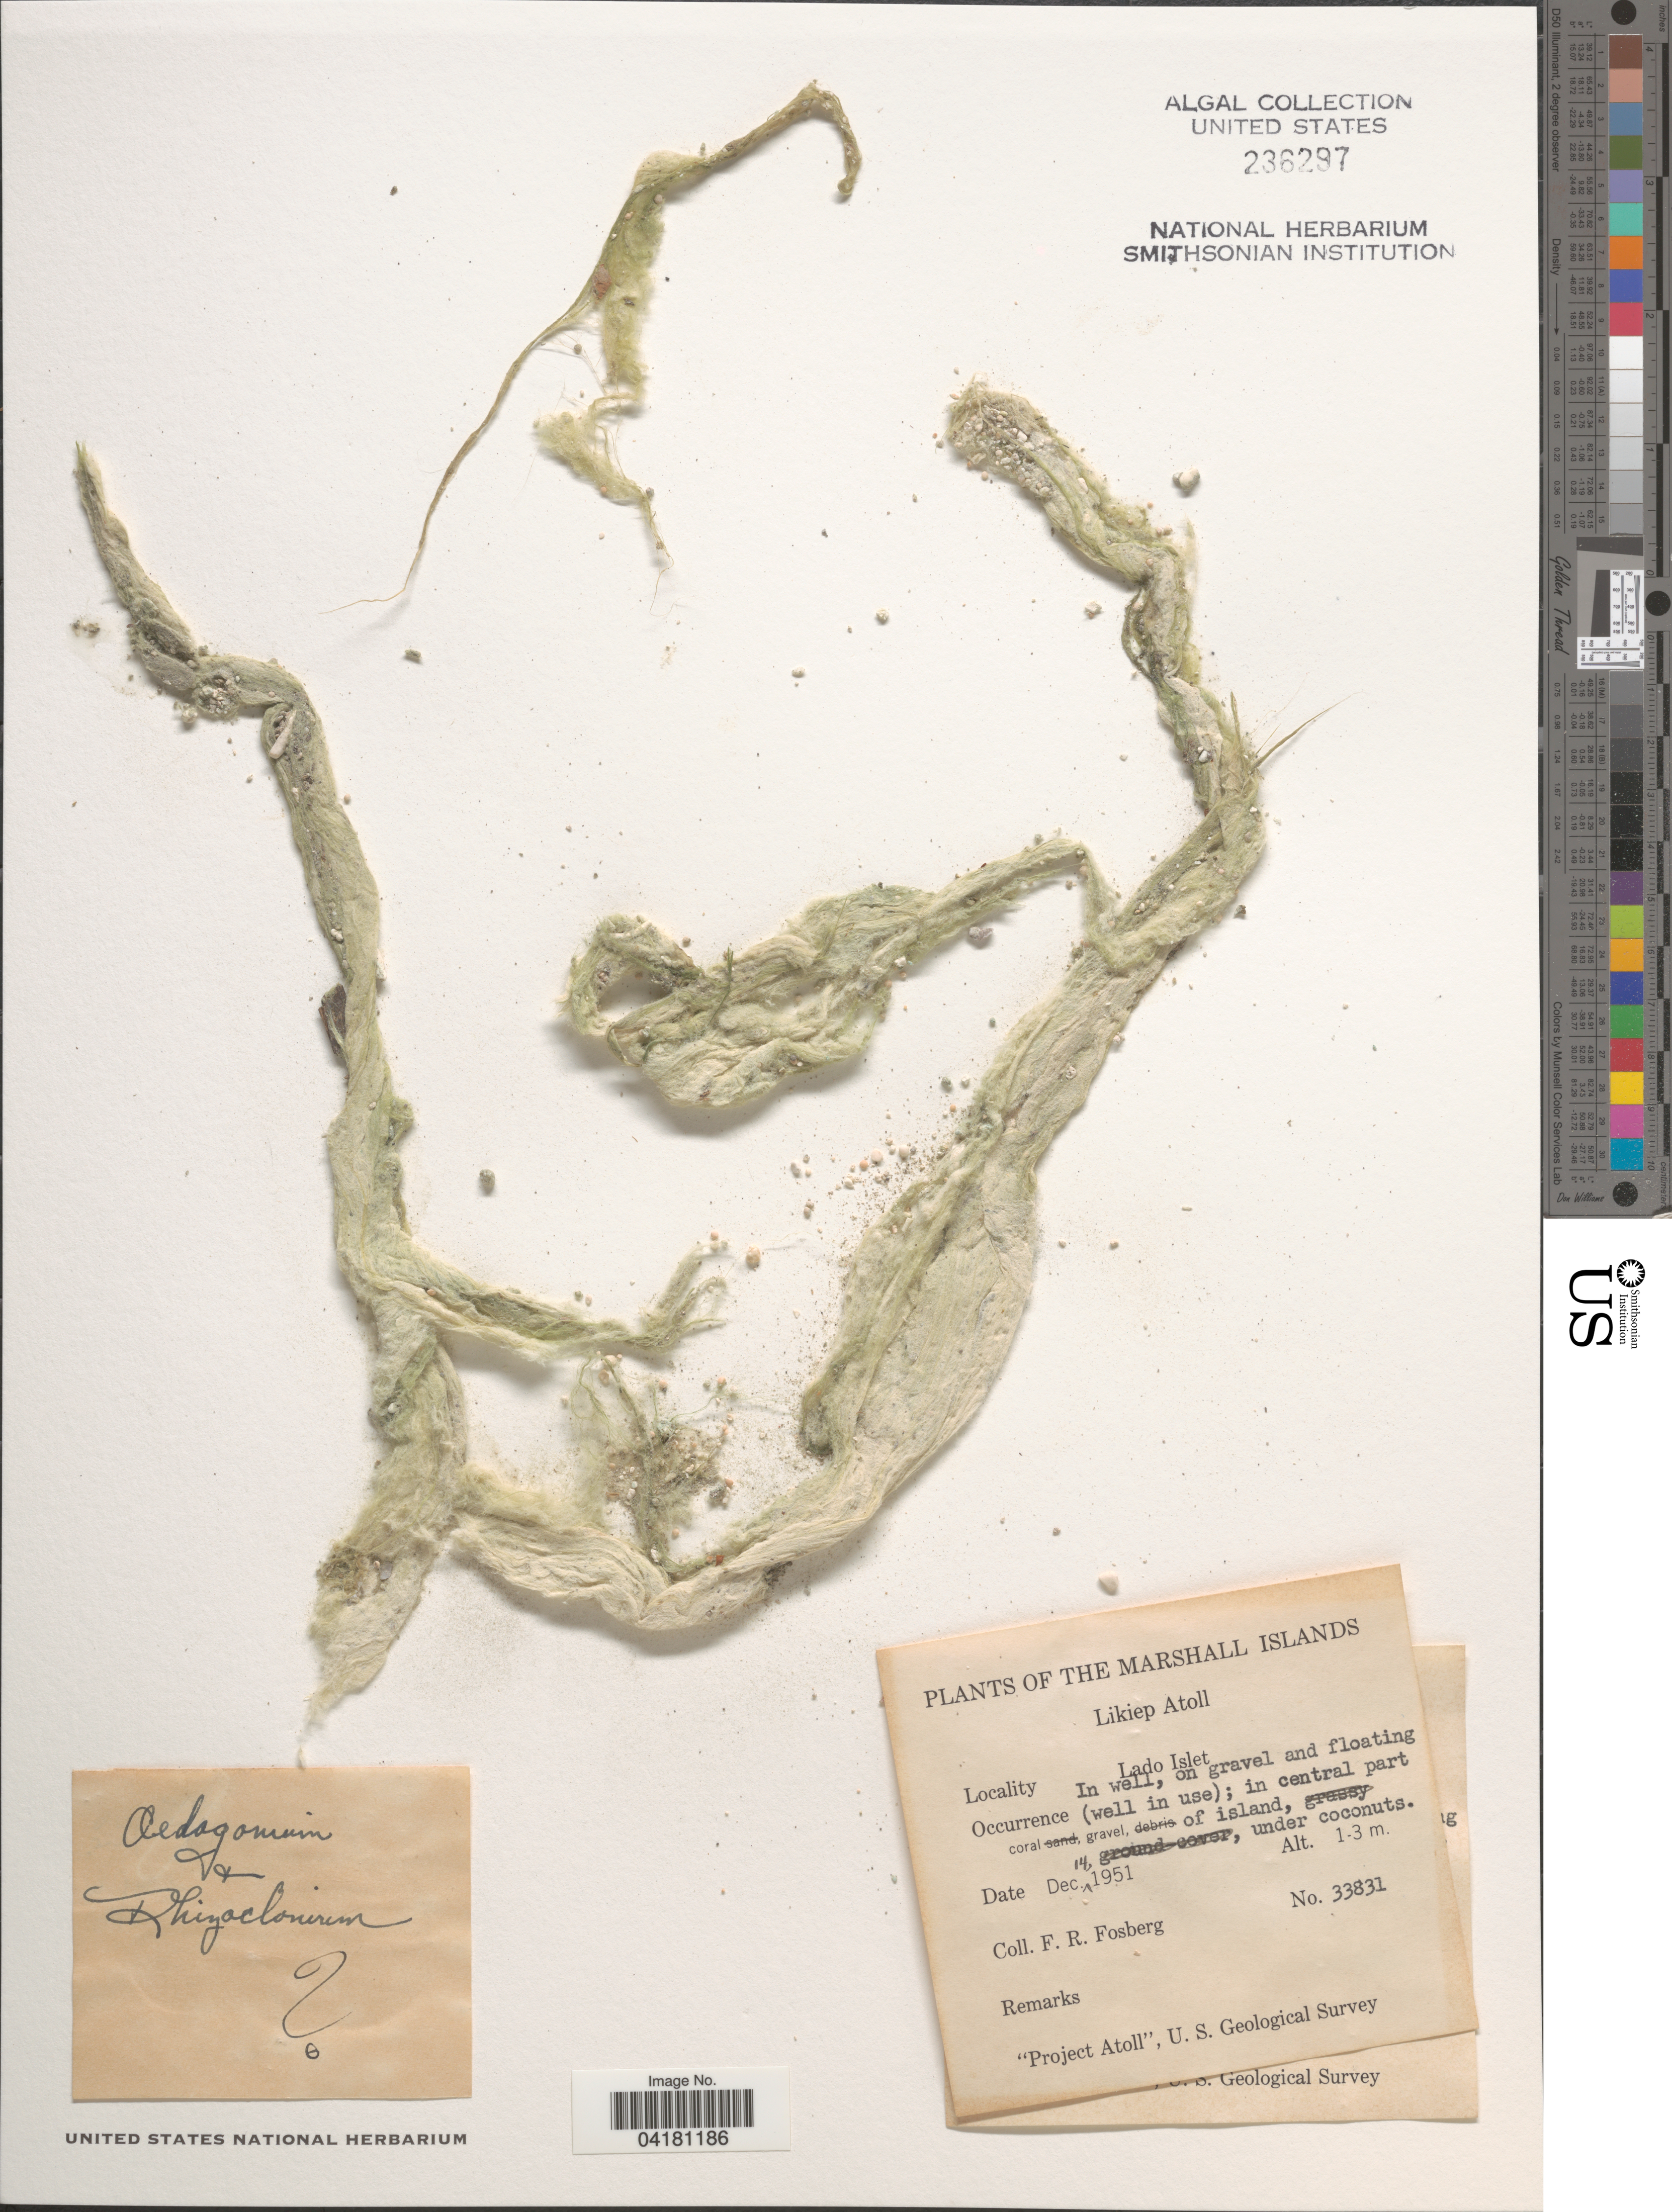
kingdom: Plantae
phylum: Chlorophyta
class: Chlorophyceae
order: Oedogoniales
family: Oedogoniaceae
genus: Oedogonium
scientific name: Oedogonium sp.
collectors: F. R. Fosberg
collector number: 33831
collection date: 1951-12-14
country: Marshall Islands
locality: Project Atoll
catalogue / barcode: US 236297